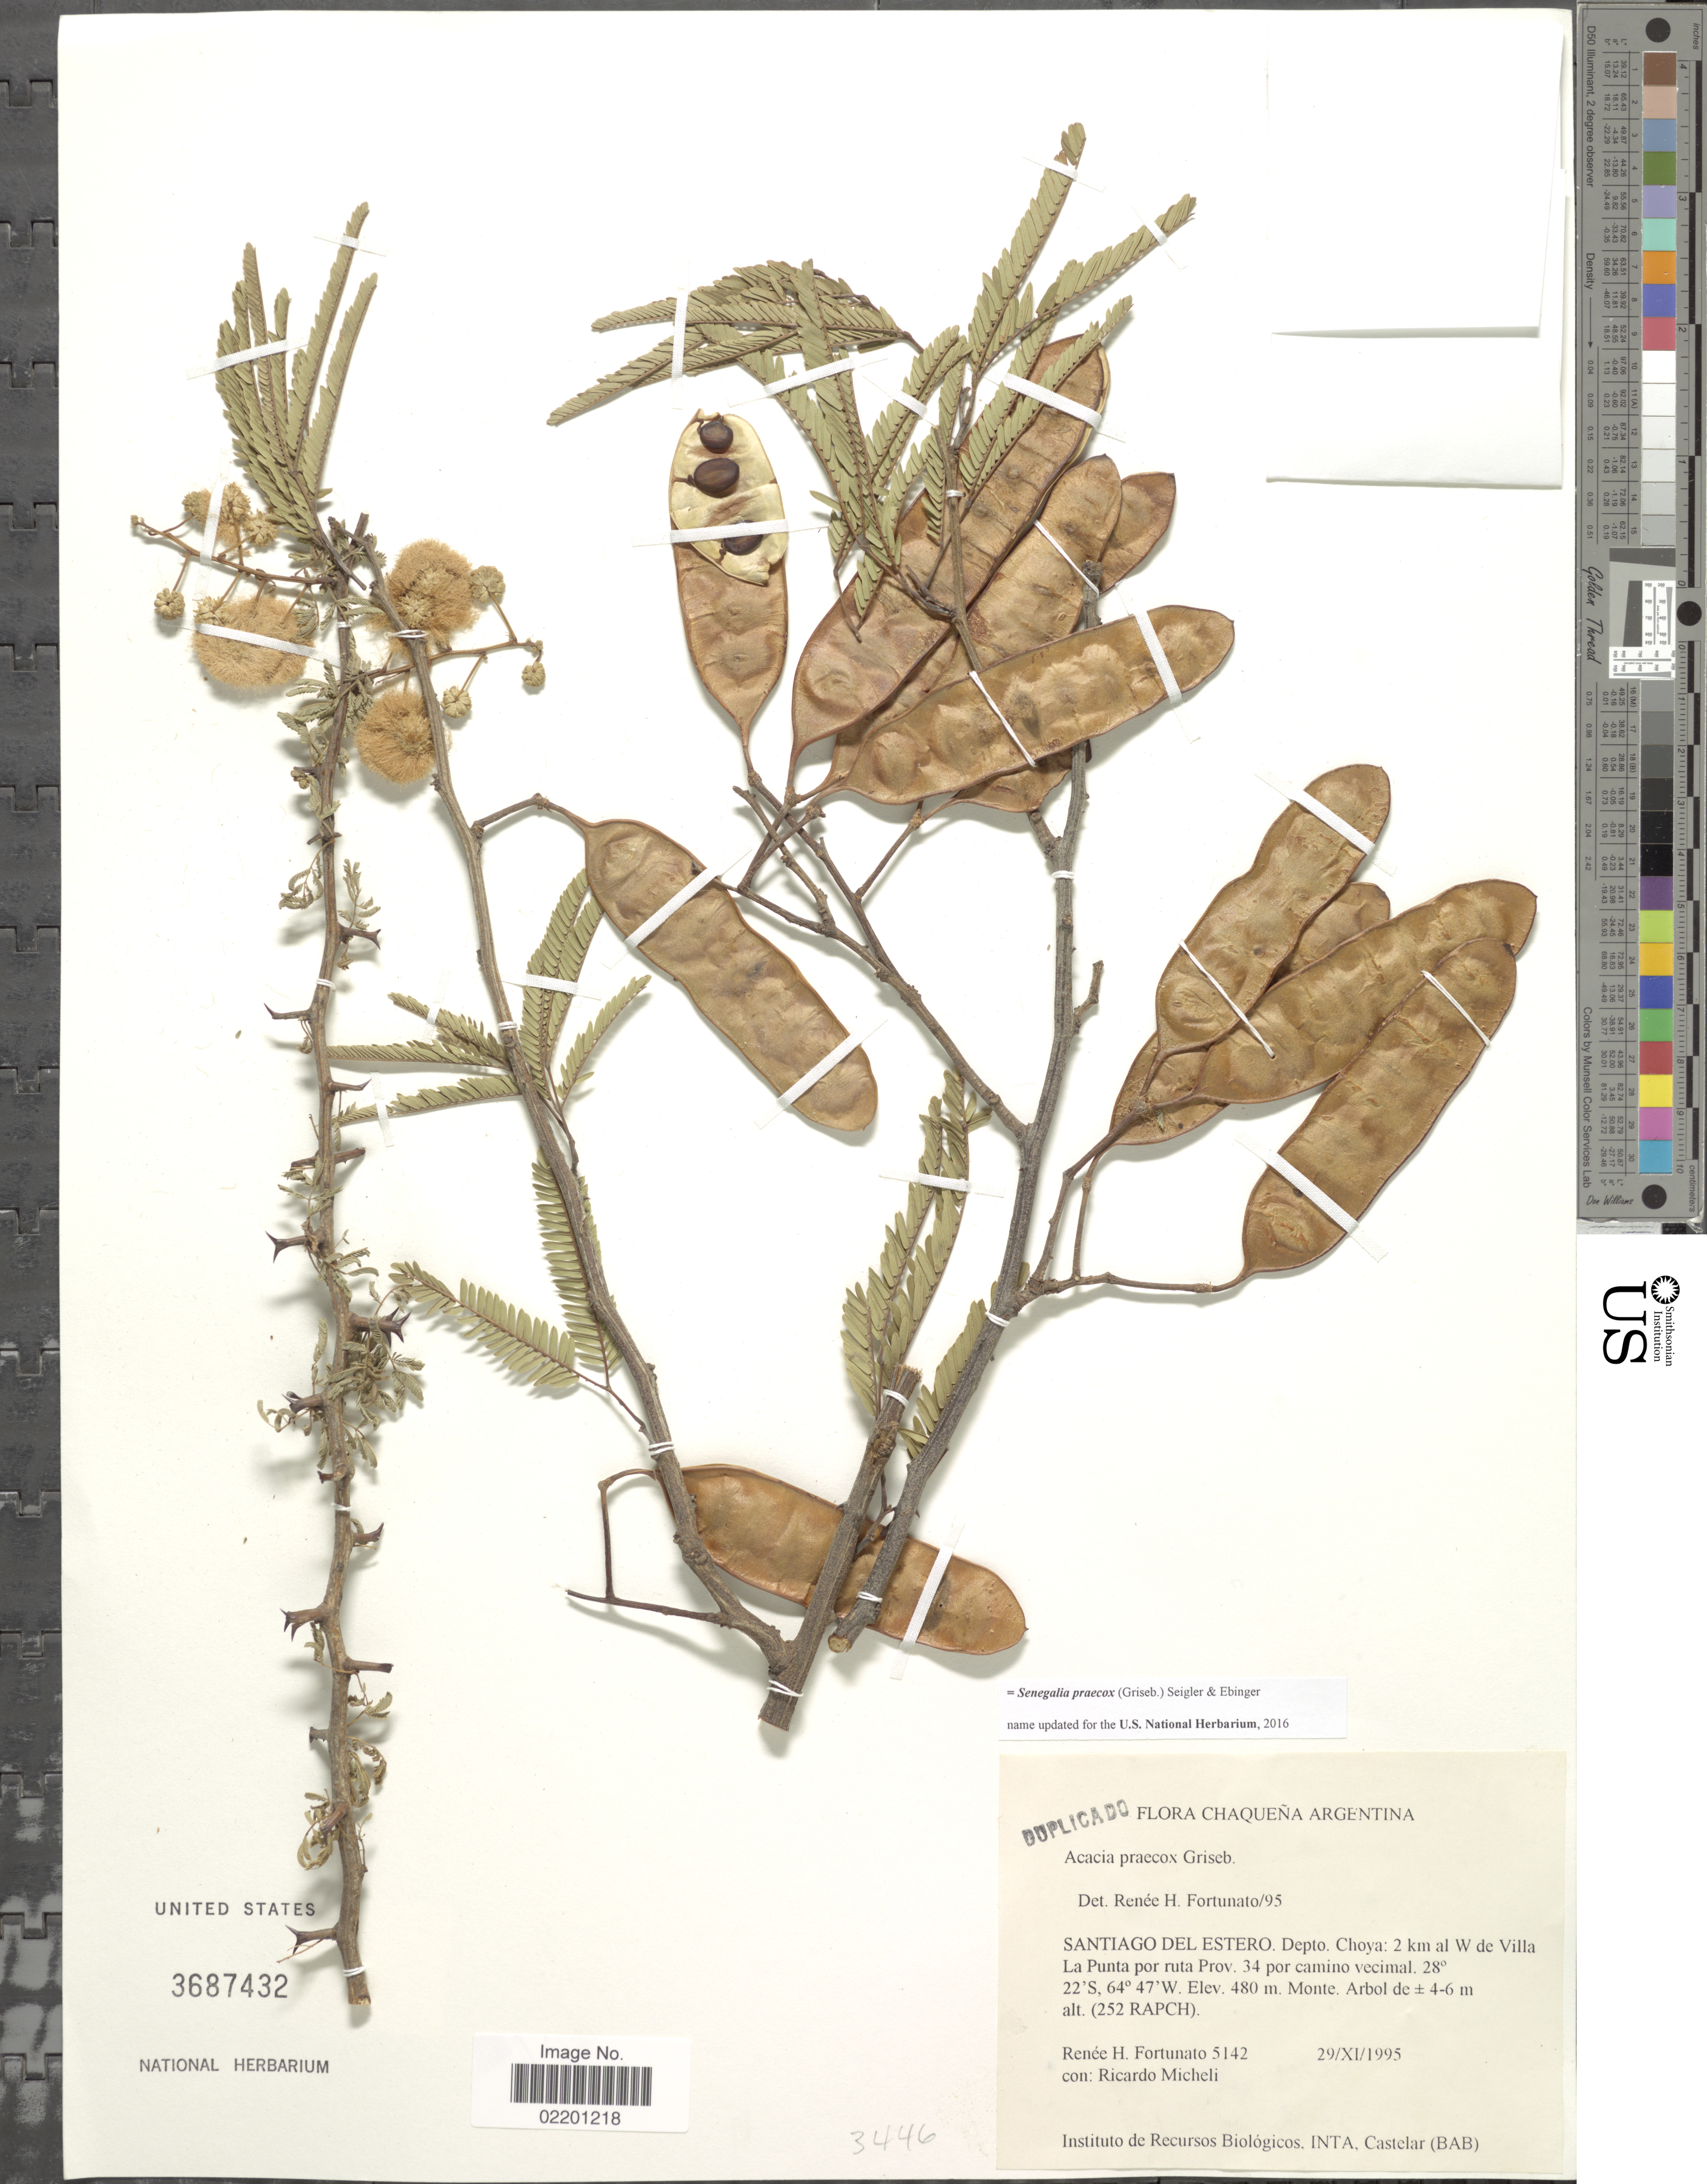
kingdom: Plantae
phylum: Tracheophyta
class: Magnoliopsida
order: Fabales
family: Fabaceae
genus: Senegalia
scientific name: Senegalia praecox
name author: (Griseb.) Seigler & Ebinger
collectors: R. H. Fortunato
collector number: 5142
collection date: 1995-11-29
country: Argentina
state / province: Santiago del Estero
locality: Depto. Choya: 2 km al W de Villa La Punta por ruta Prov. 34 por camino vecimal. Monte (252 RAPCH)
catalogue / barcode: US 3687432